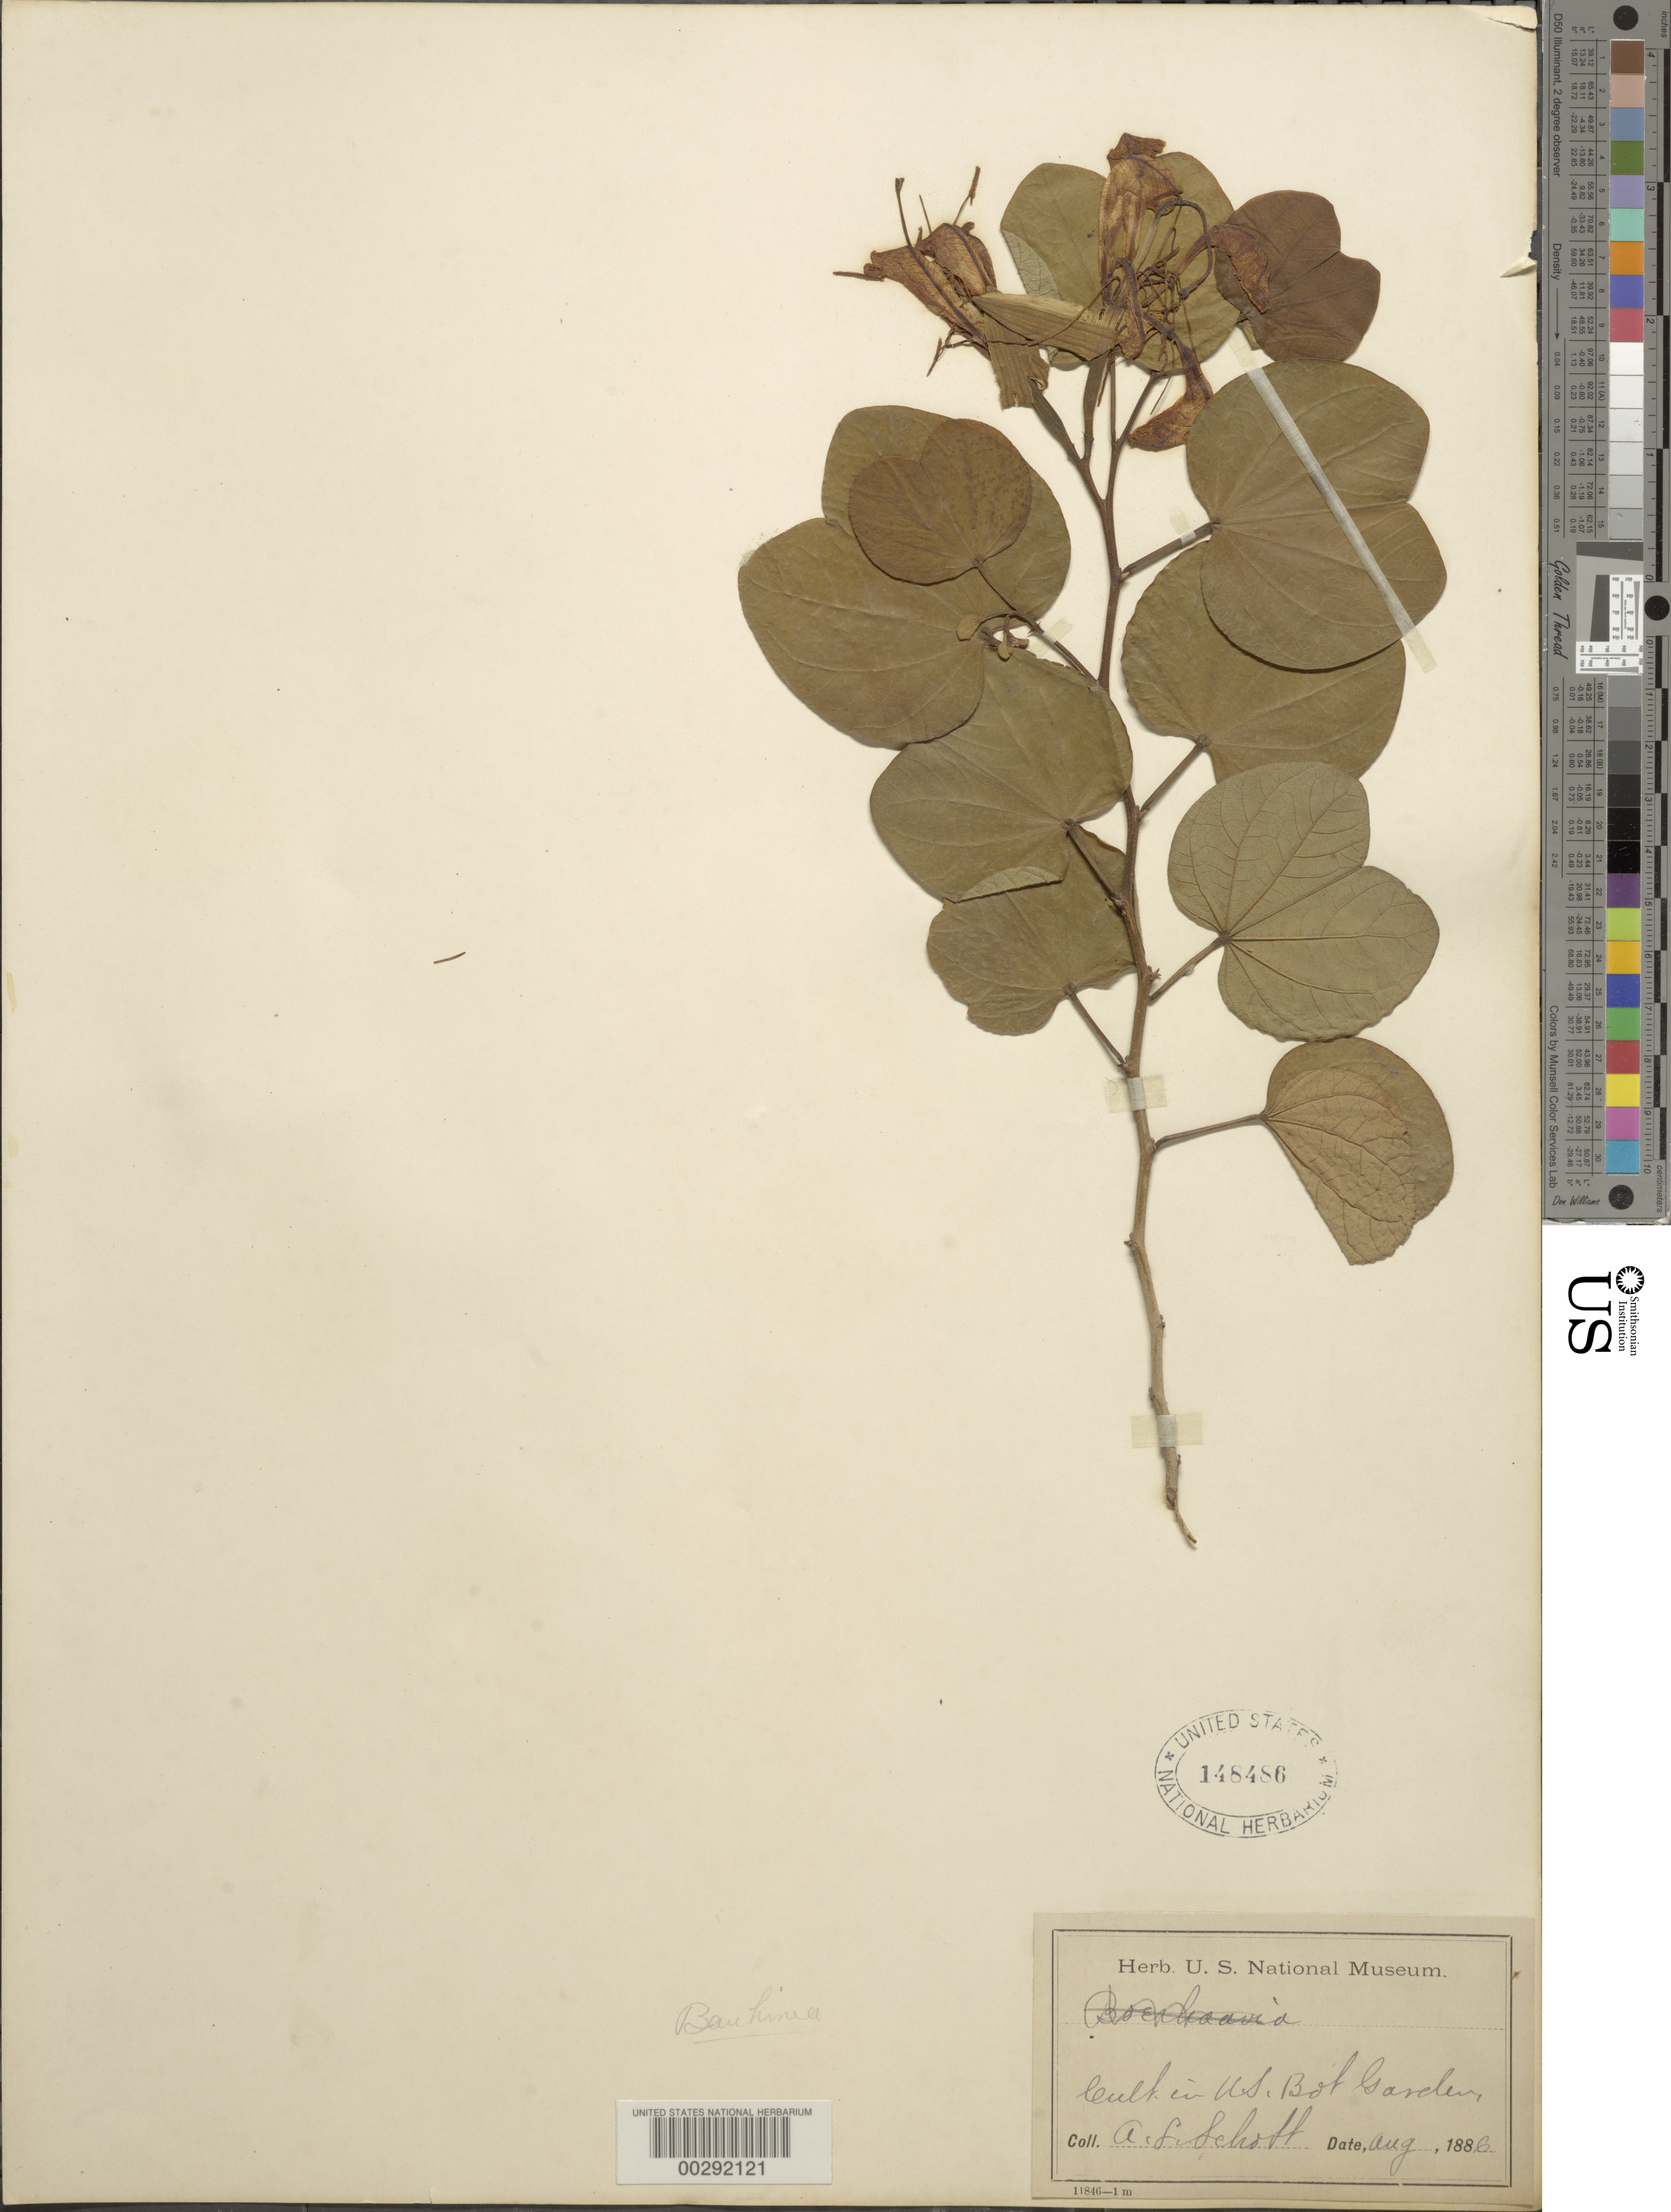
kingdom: Plantae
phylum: Tracheophyta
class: Magnoliopsida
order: Fabales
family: Fabaceae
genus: Bauhinia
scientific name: Bauhinia variegata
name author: L.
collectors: A. L. Schott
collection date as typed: Aug 1886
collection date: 1886-08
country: United States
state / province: District of Columbia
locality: Botanical gardens, washington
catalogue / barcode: US 148486